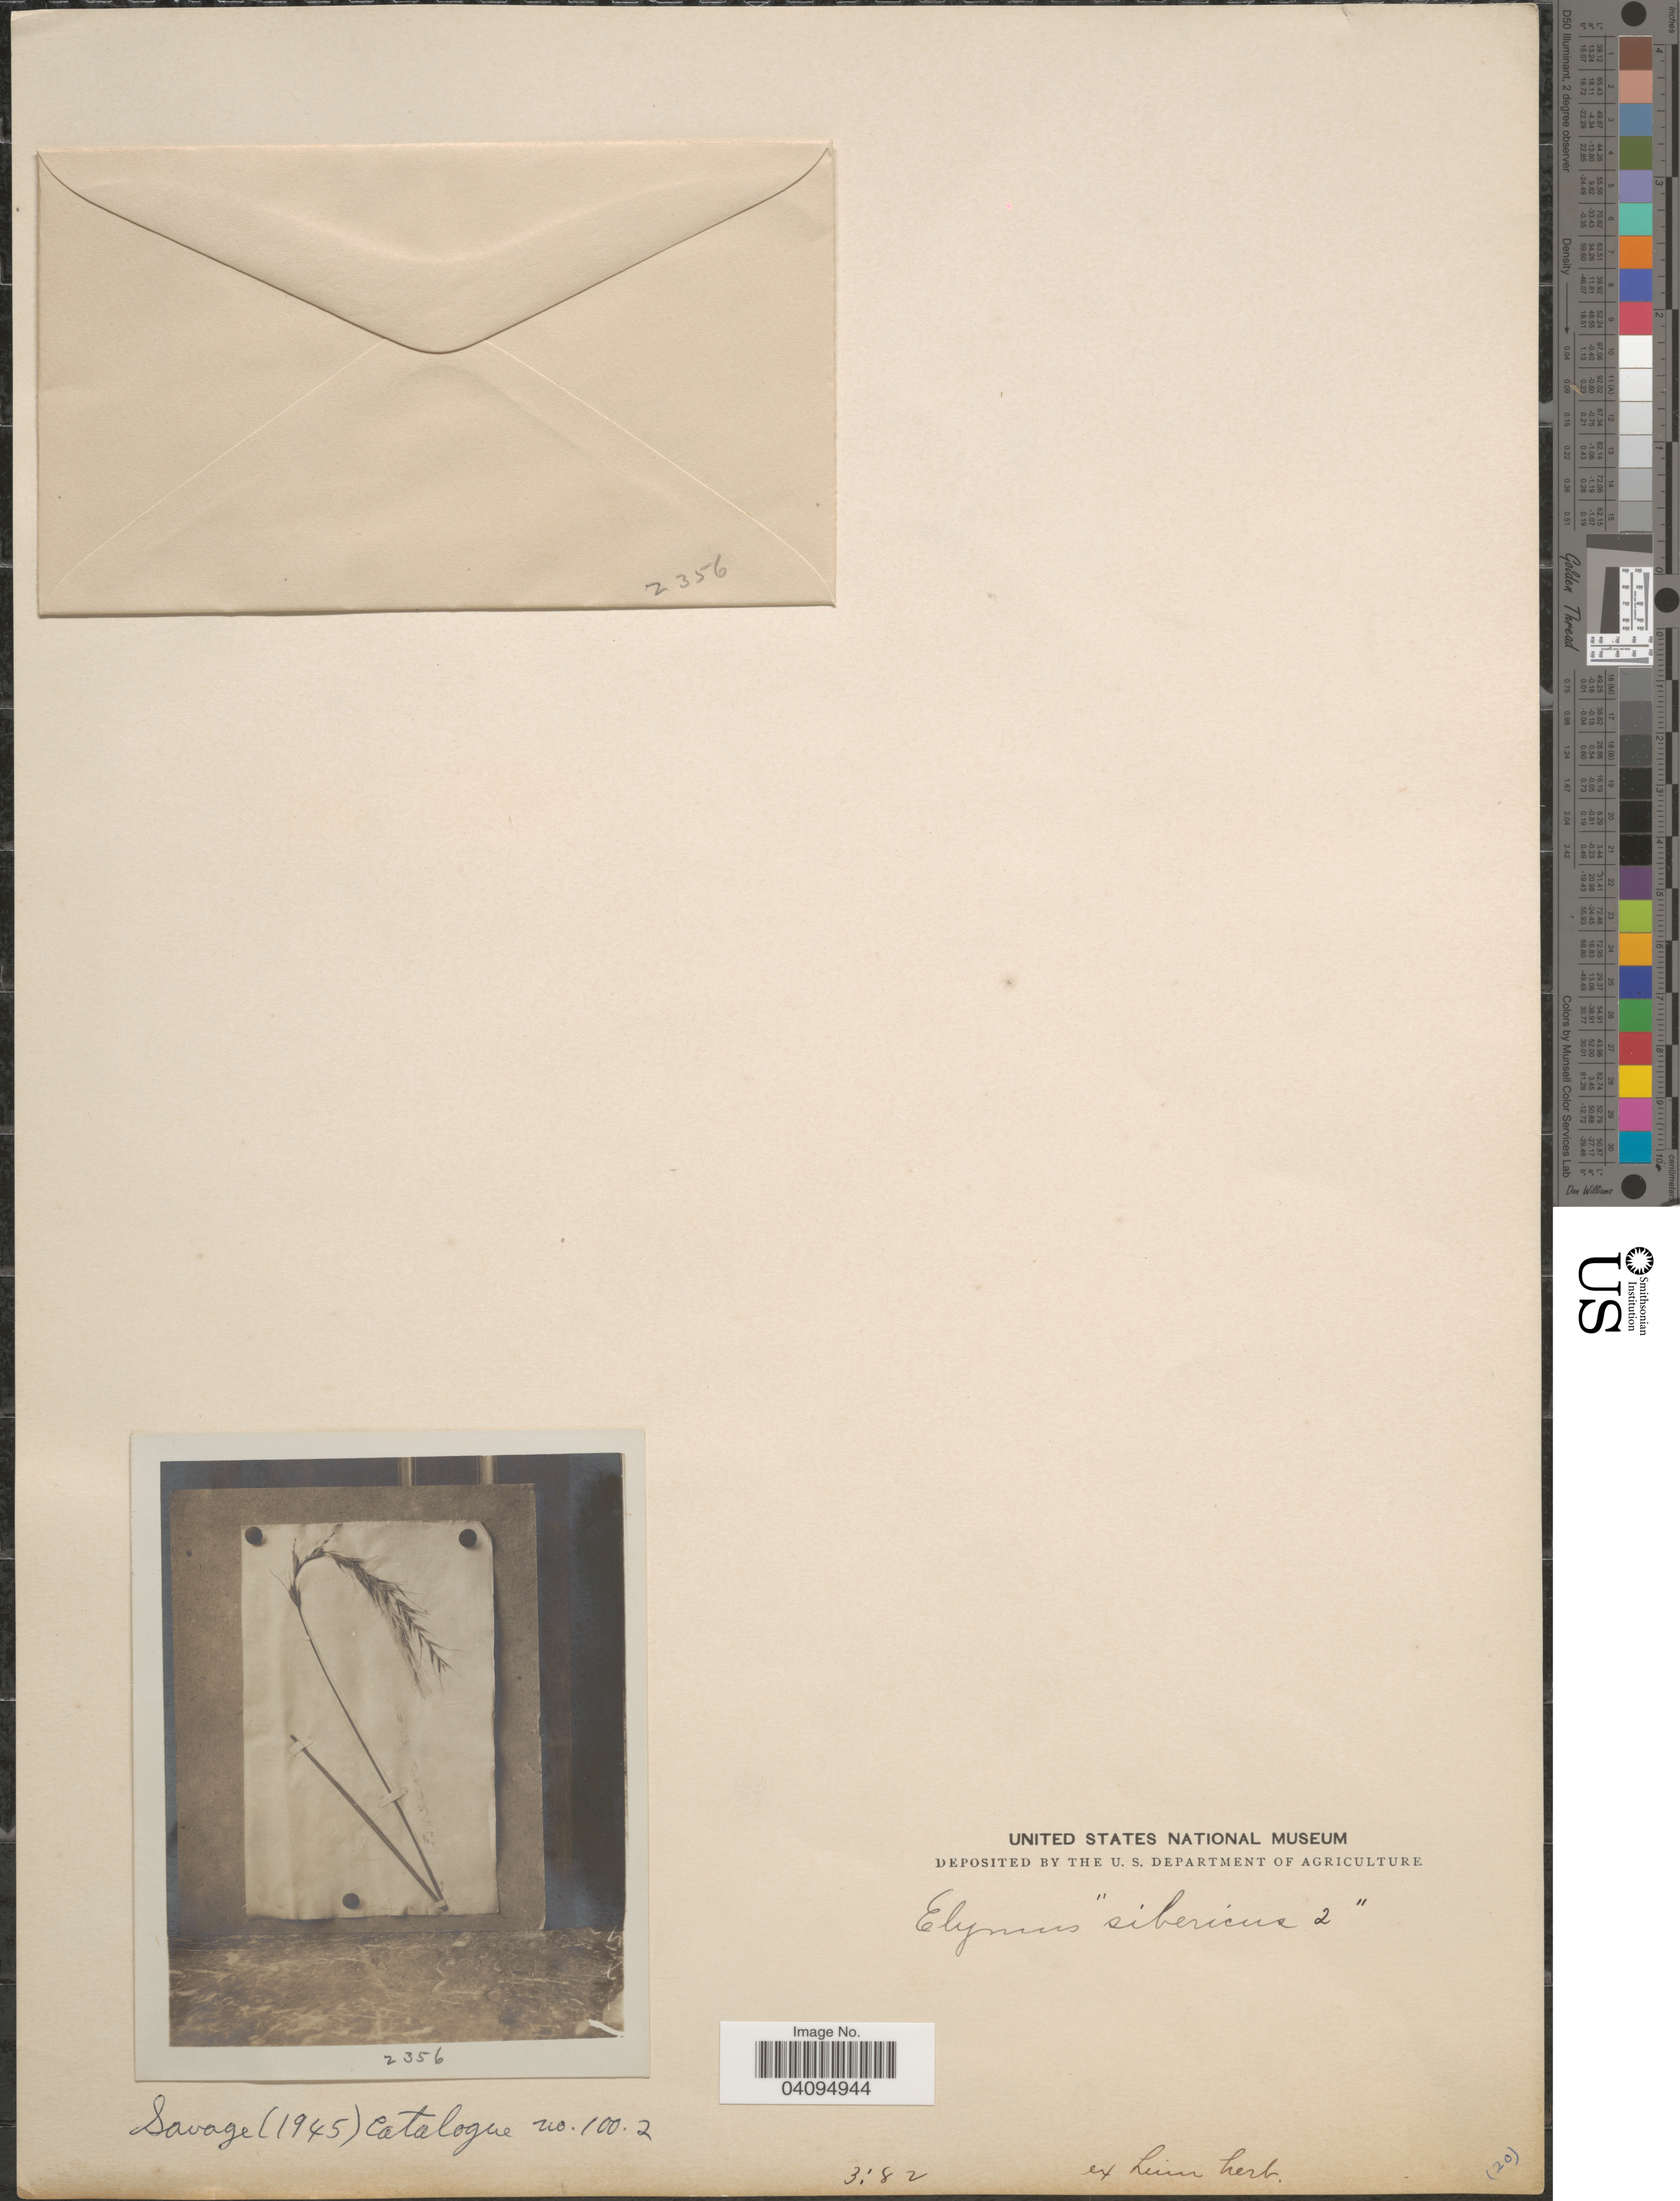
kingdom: Plantae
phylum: Tracheophyta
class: Liliopsida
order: Poales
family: Poaceae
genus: Elymus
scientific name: Elymus sierrae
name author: Gould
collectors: ex herb. Linn.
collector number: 100.2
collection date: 1945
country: Spain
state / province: Catalunya